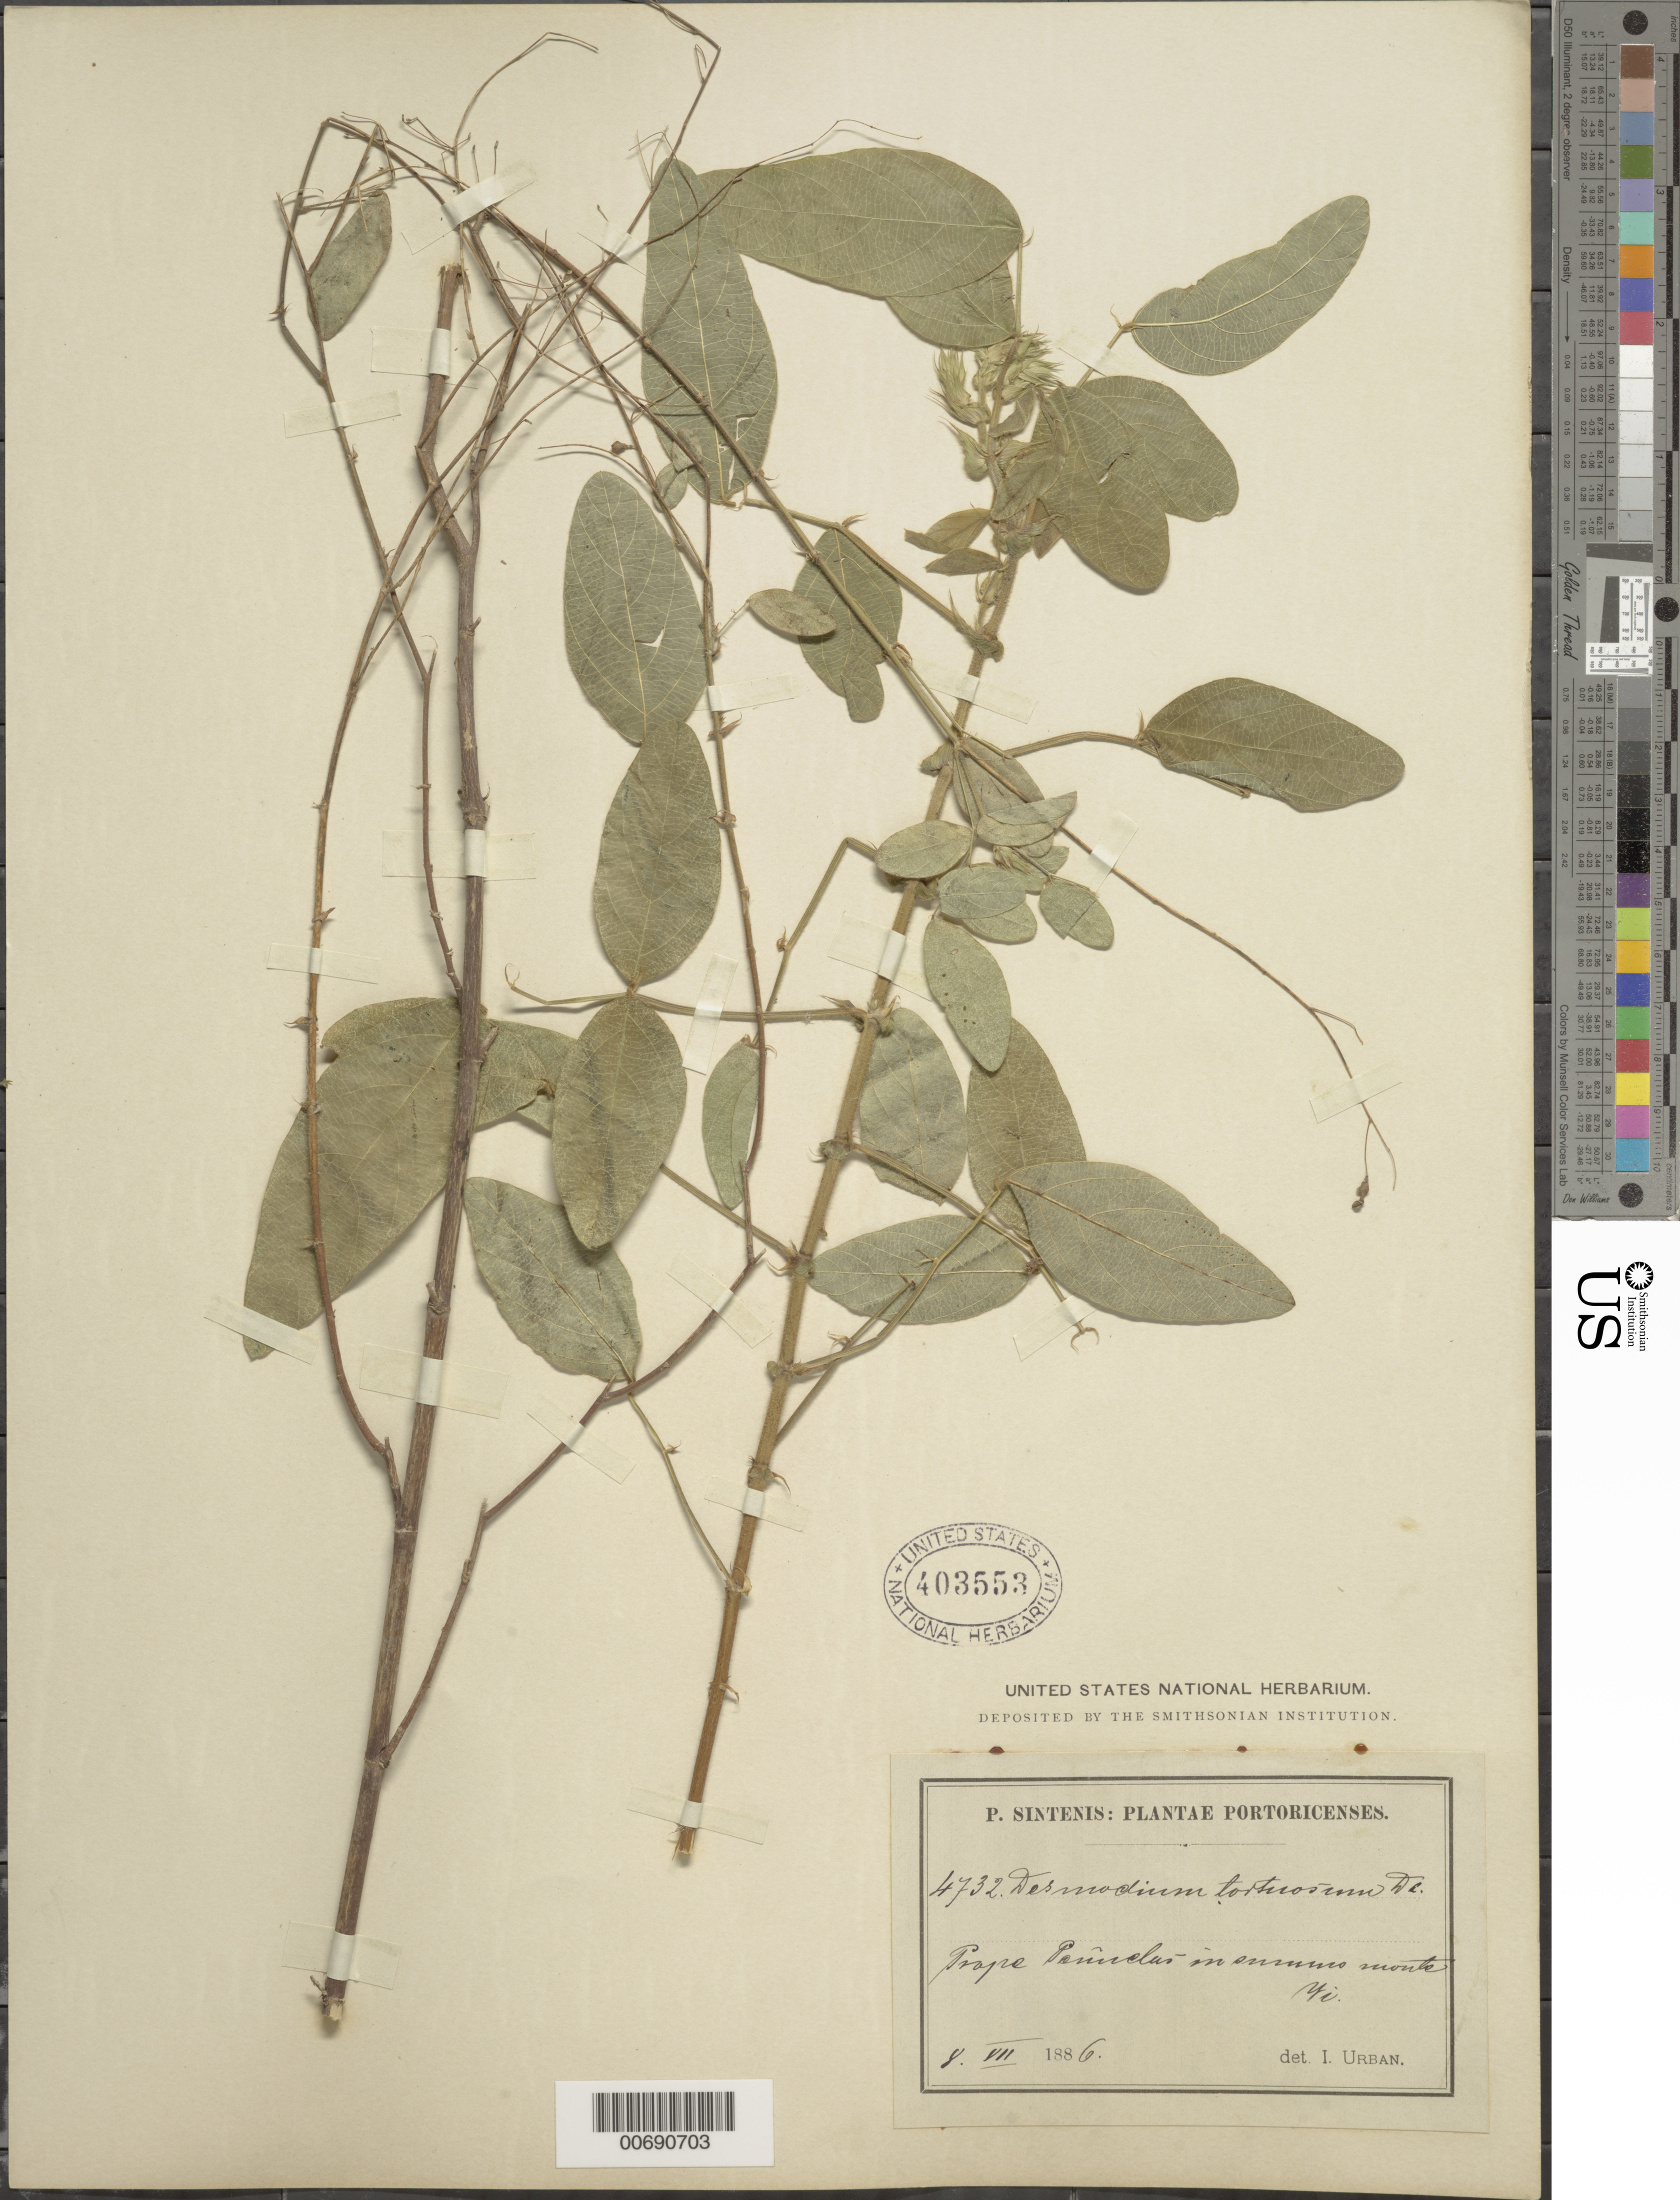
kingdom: Plantae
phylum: Tracheophyta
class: Magnoliopsida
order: Fabales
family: Fabaceae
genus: Desmodium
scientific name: Desmodium tortuosum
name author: (Sw.) DC.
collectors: P. Sintenis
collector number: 4732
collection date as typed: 08 Aug 1886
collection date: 1886-08-08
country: Puerto Rico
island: Greater Antilles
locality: Prope Penuelas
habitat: in summis monte Yi.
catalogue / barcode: US 403553